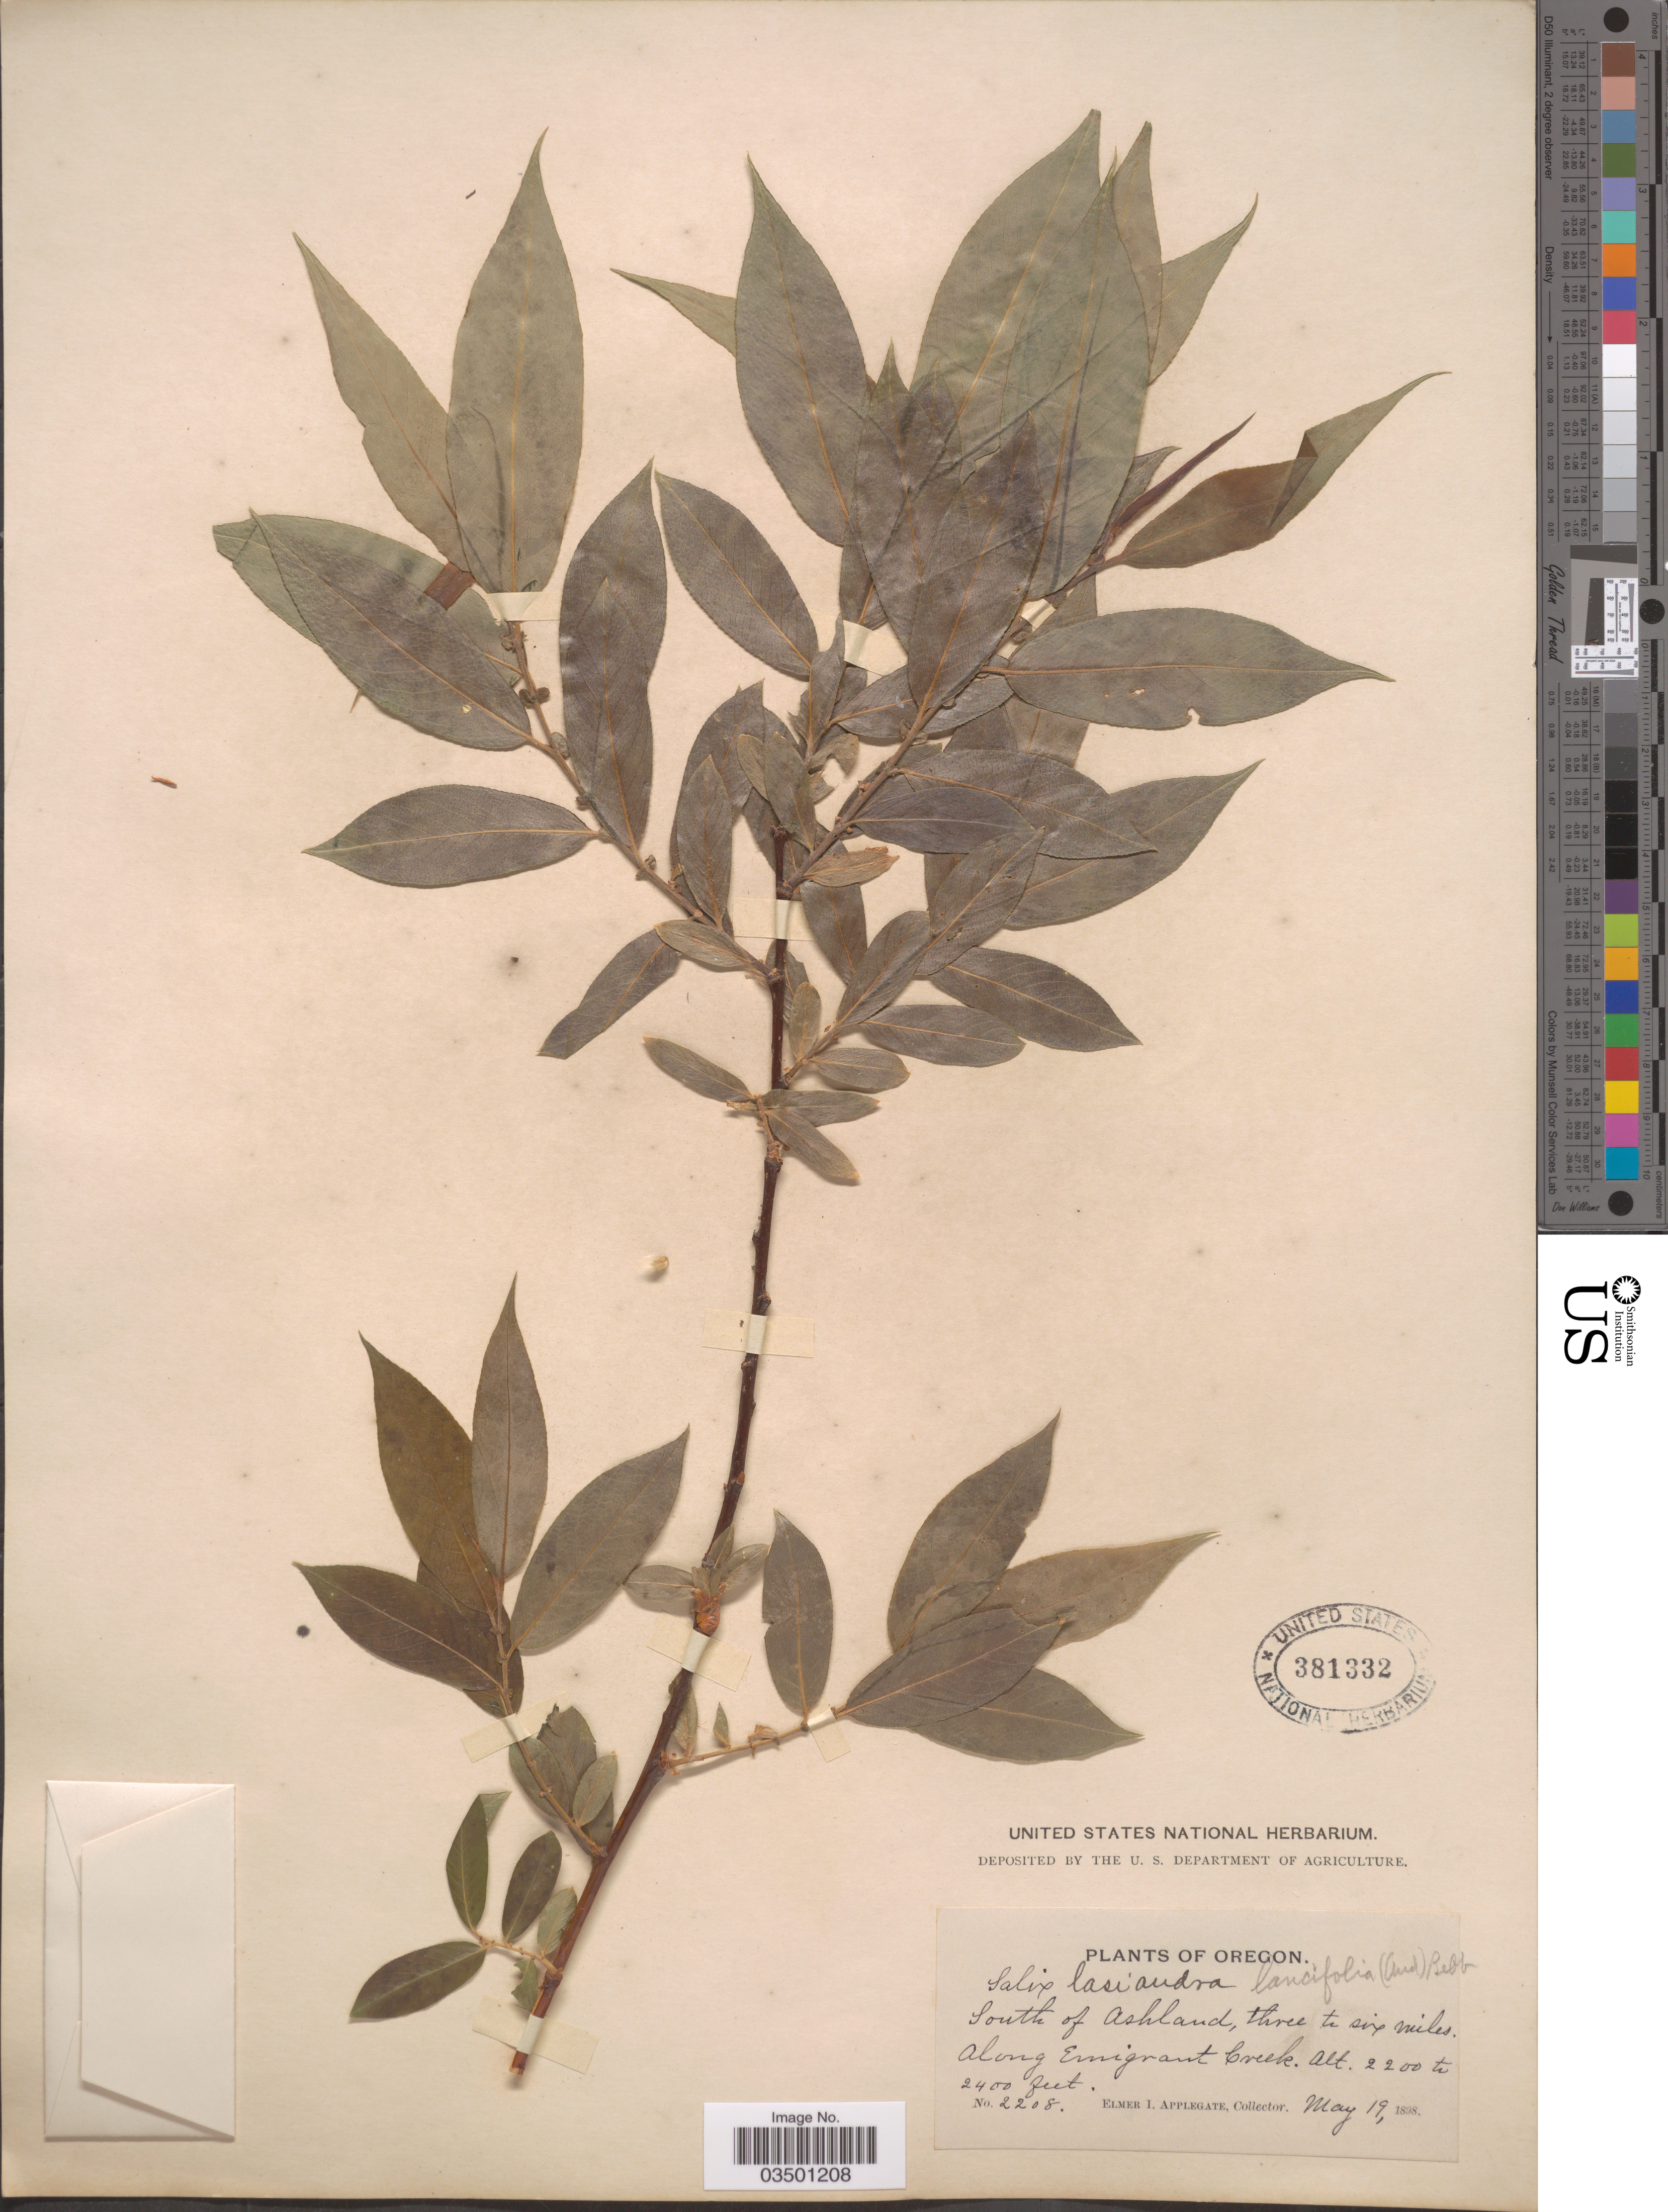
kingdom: Plantae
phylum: Tracheophyta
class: Magnoliopsida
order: Malpighiales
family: Salicaceae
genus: Salix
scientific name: Salix lasiandra var. lancifolia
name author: Bebb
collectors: E. I. Applegate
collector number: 2208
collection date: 1898-05-19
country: United States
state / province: Oregon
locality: South of Ashland, three to six miles. Along Emigrant Creek.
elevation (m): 671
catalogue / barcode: US 381332